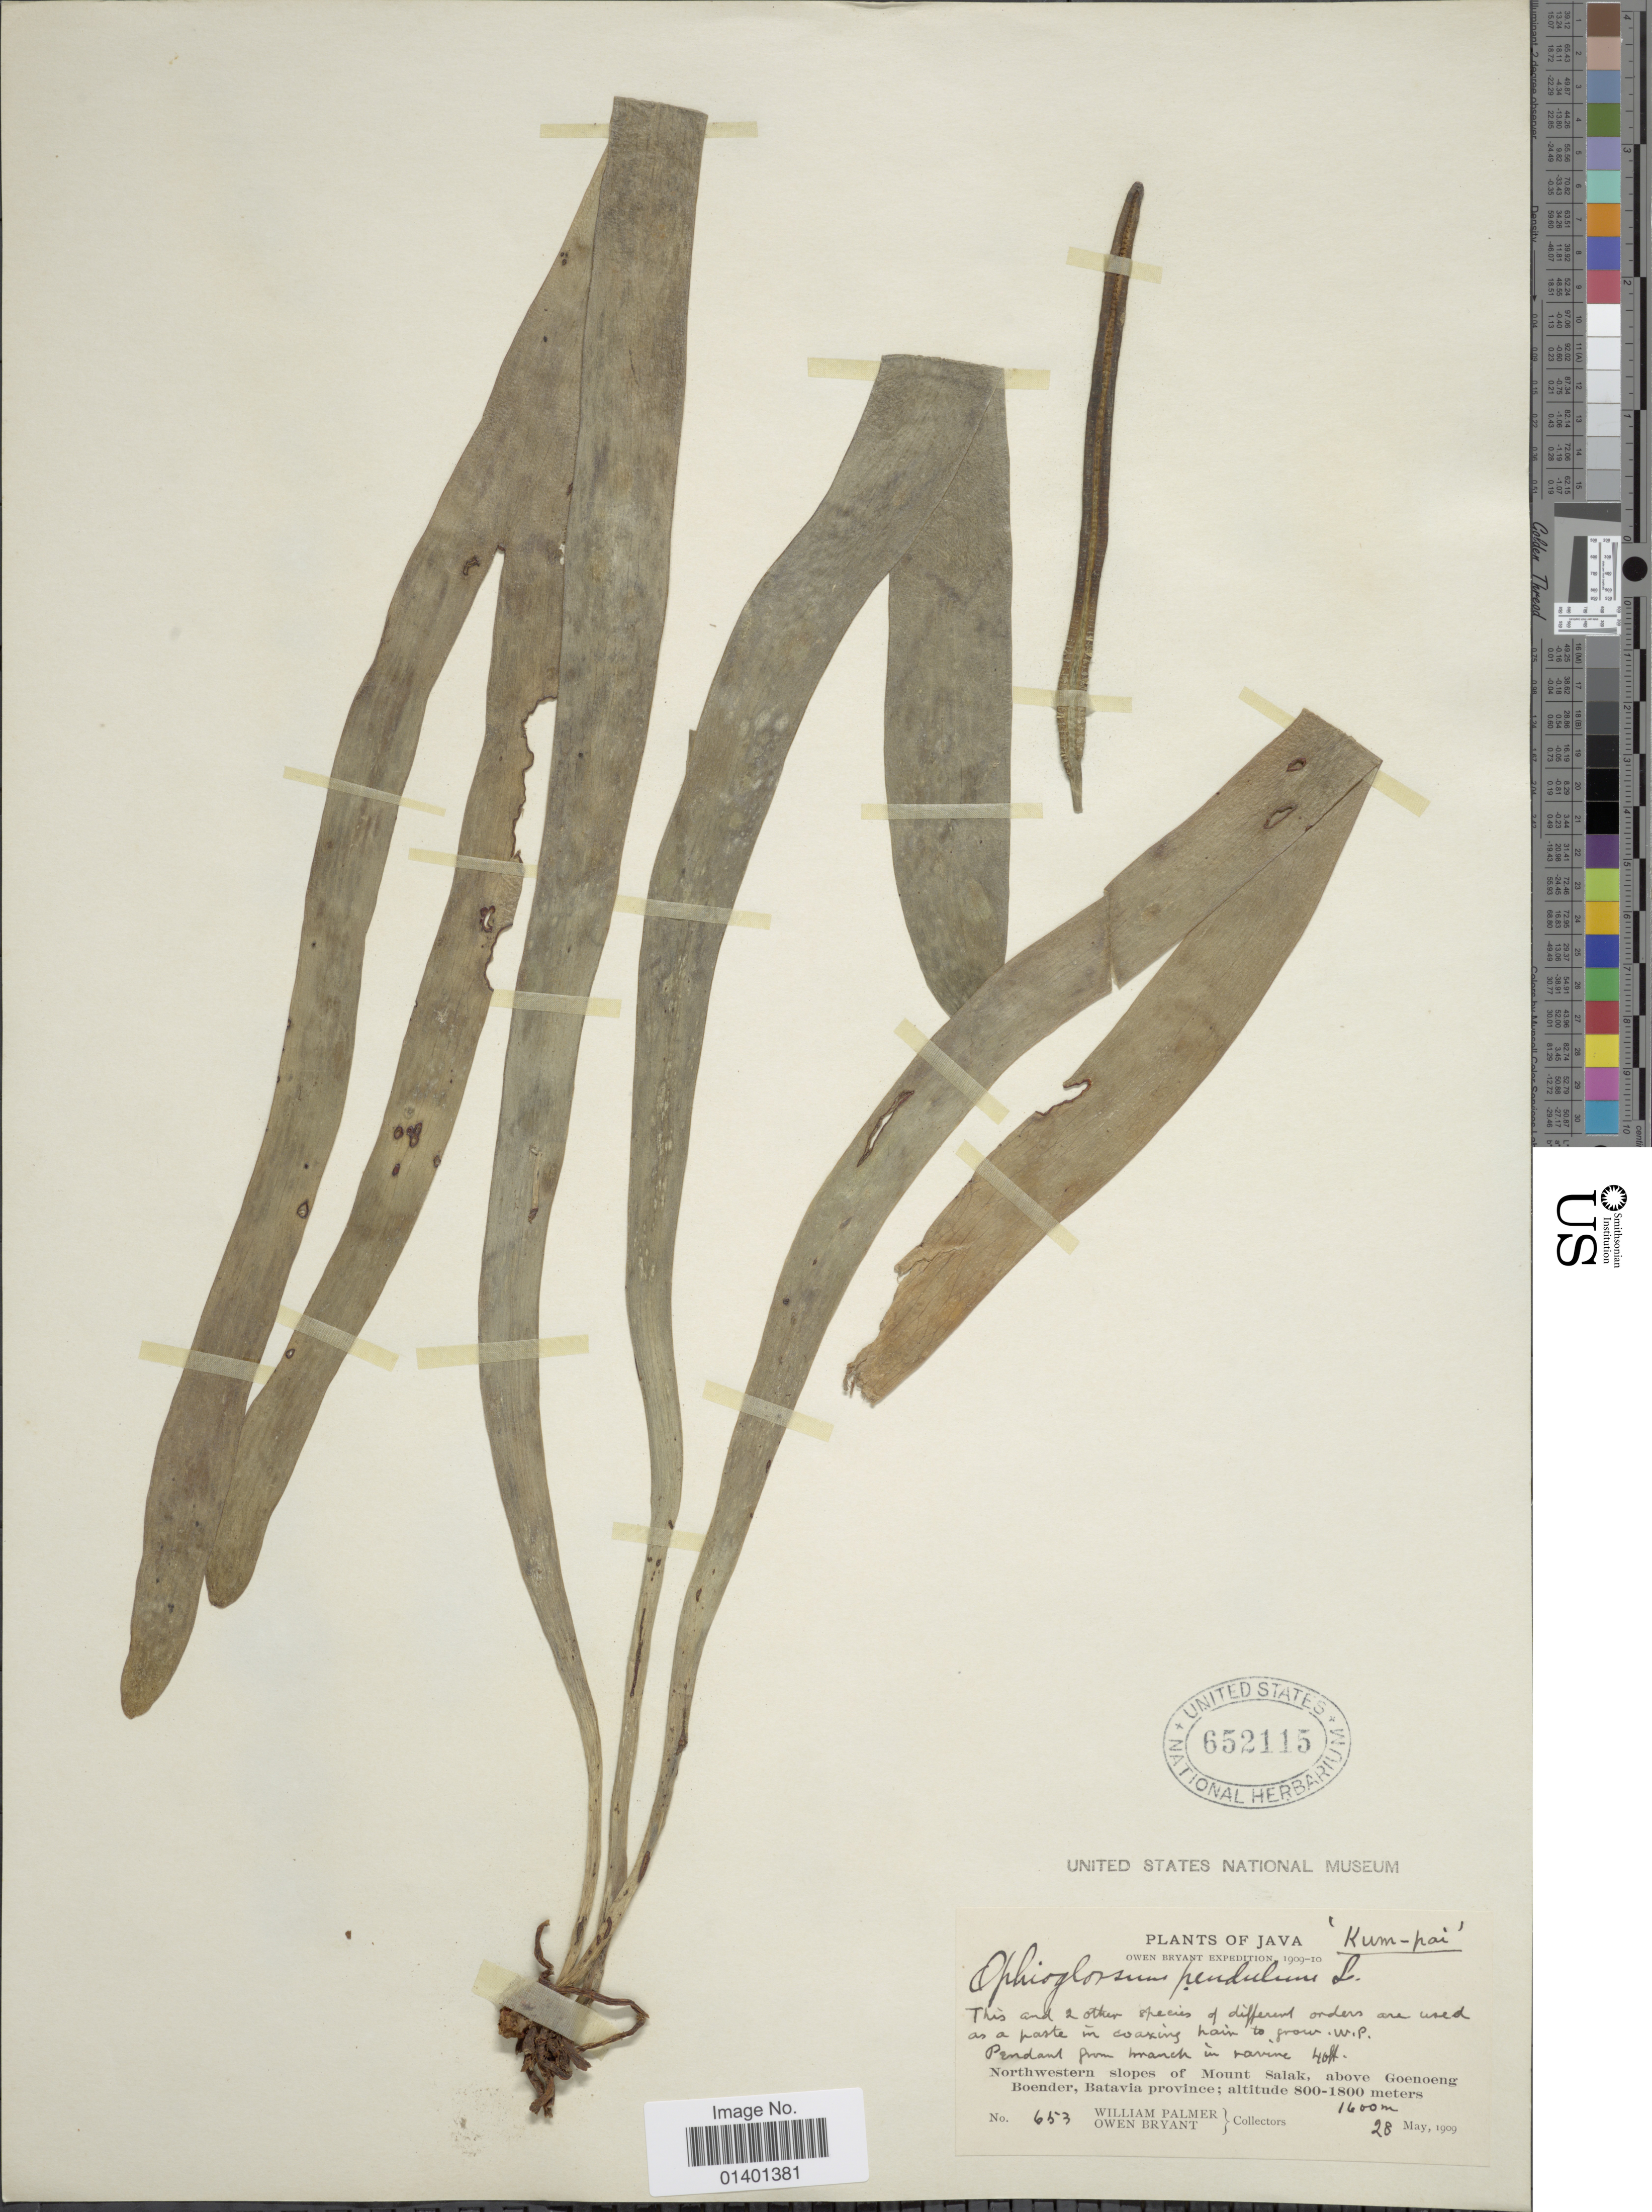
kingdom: Plantae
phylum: Tracheophyta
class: Polypodiopsida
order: Ophioglossales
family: Ophioglossaceae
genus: Ophioglossum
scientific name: Ophioglossum pendulum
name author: L.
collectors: W. Palmer & O. Bryant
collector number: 653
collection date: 1909-05-28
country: Indonesia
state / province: Java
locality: Northwestern slopes of Mount Salak, above Goenoeng Boender, Batavia province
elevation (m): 1600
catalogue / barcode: US 652115